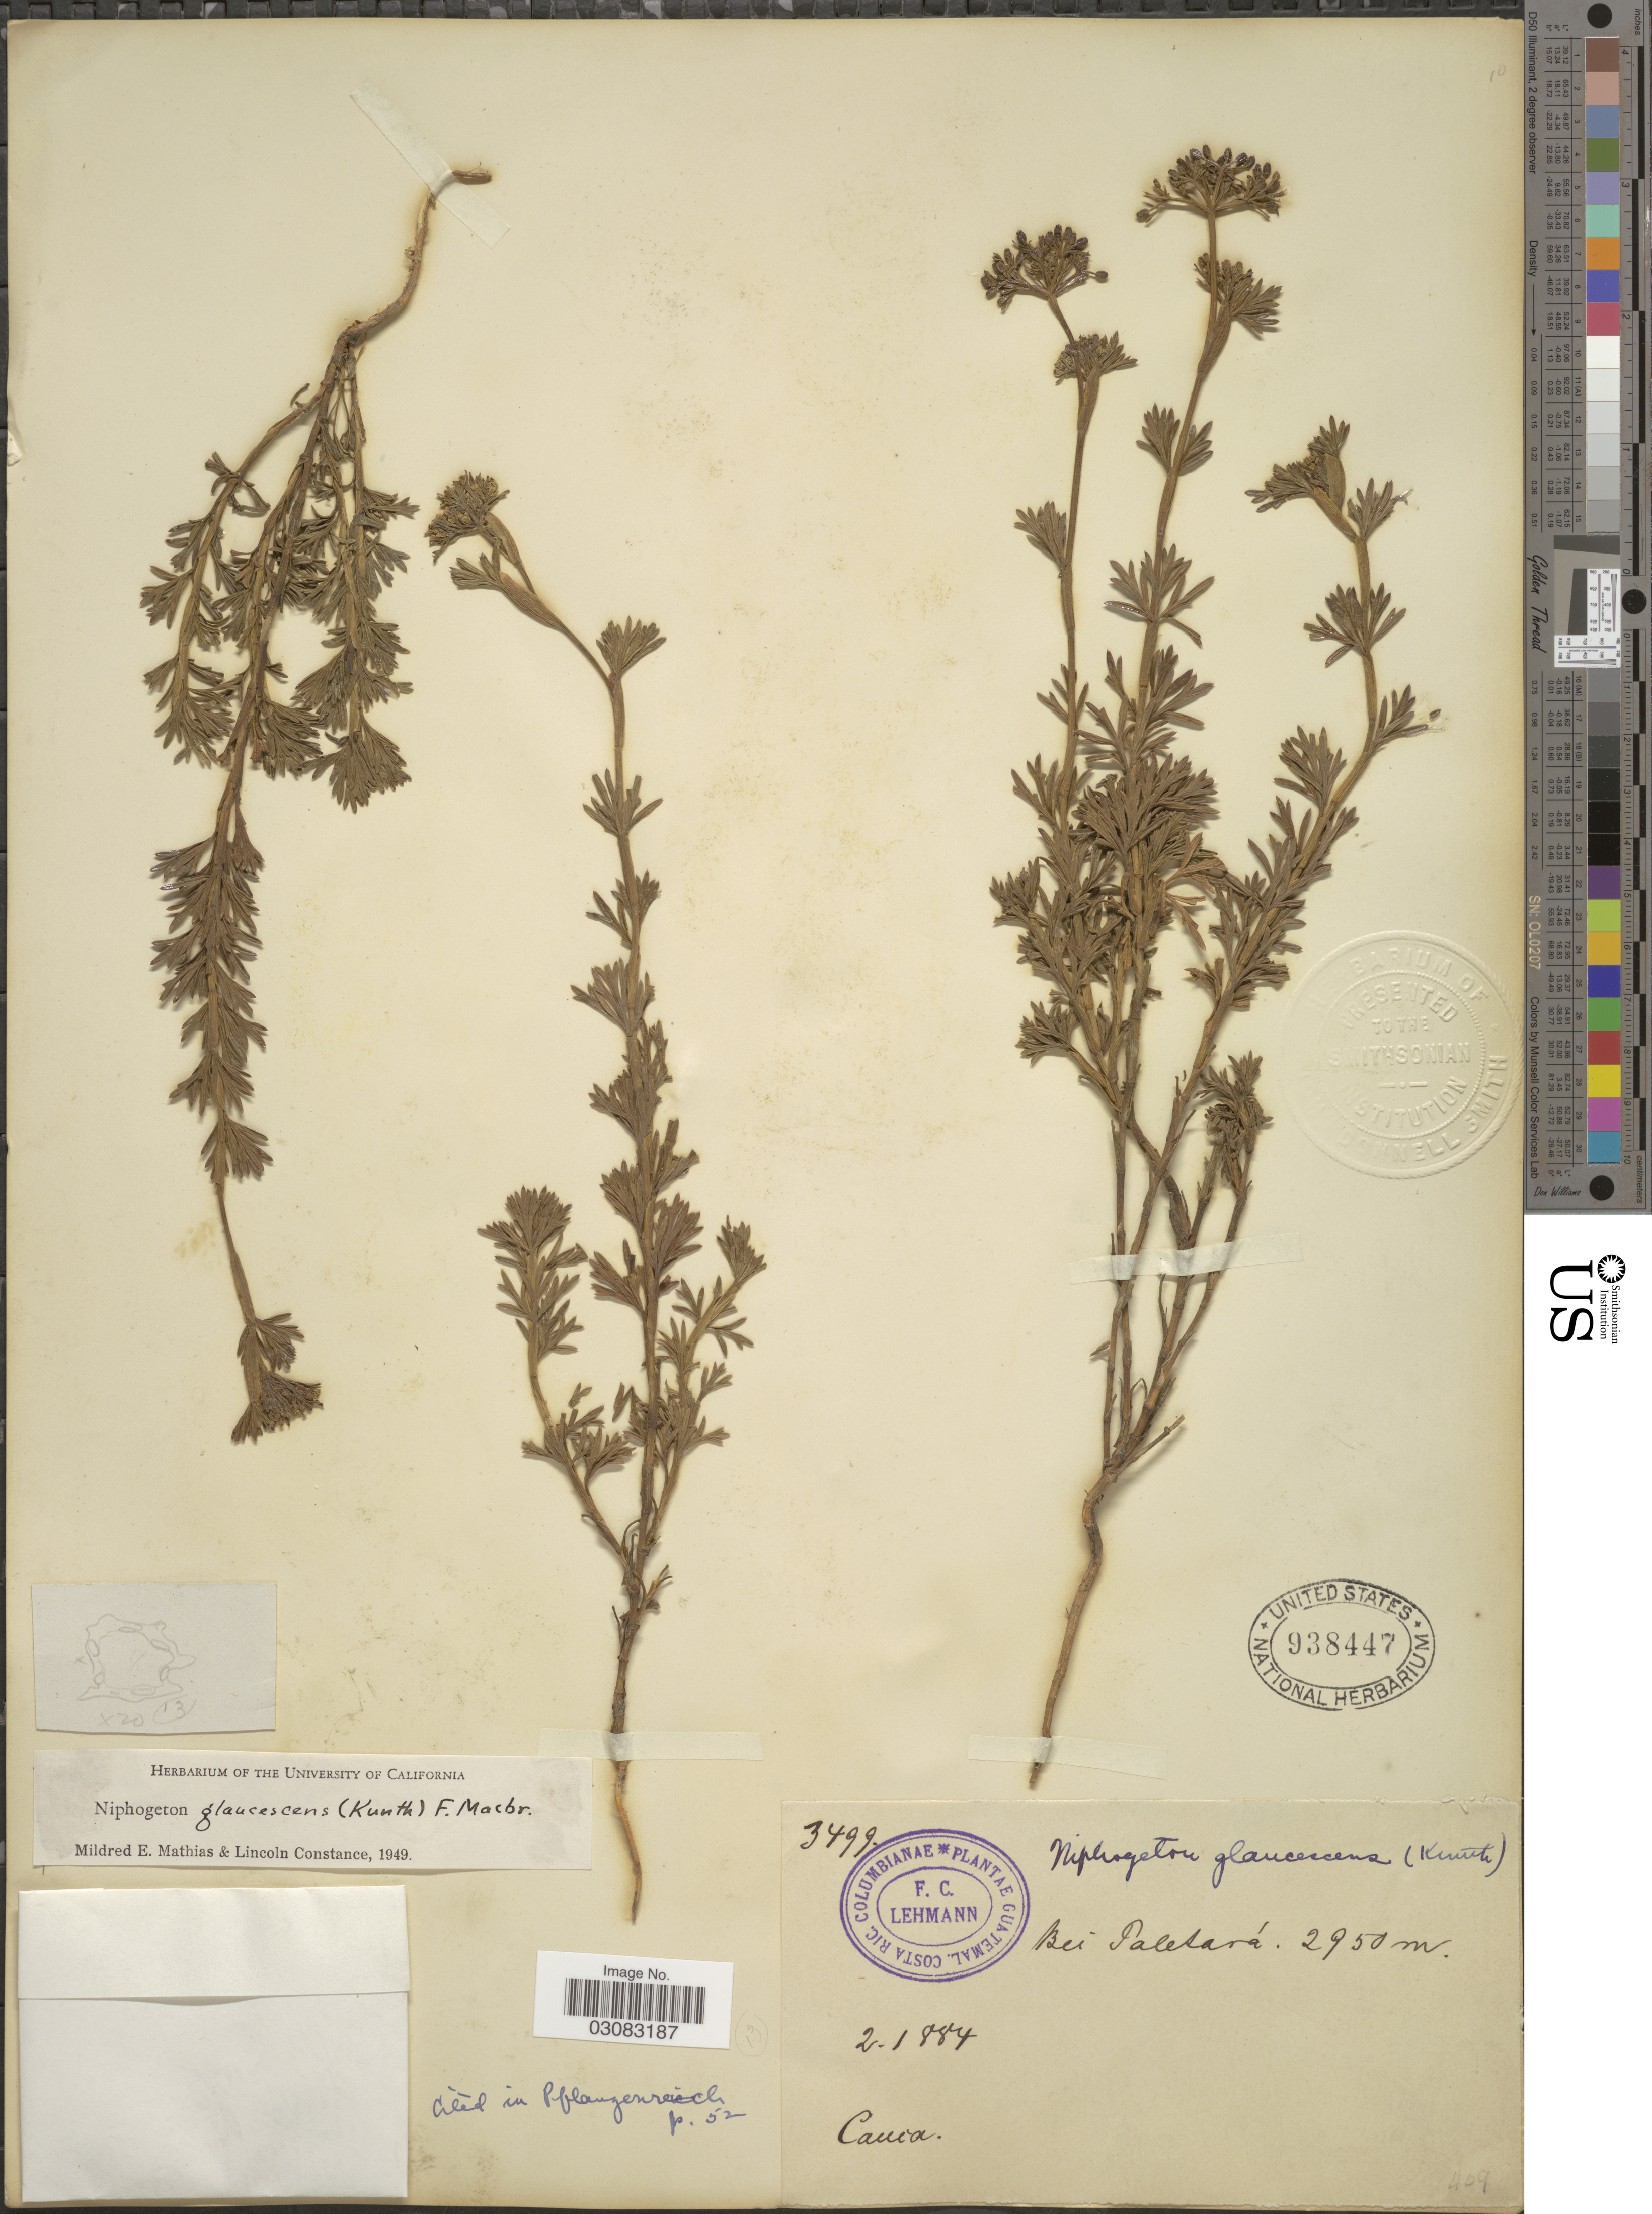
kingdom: Plantae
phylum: Tracheophyta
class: Magnoliopsida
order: Apiales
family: Apiaceae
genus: Niphogeton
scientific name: Niphogeton glaucescens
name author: (Kunth) J.F. Macbr.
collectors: F. C. Lehmann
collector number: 3499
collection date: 1884-02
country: Colombia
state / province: Cauca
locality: Bei Paletará.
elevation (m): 2950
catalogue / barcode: US 938447